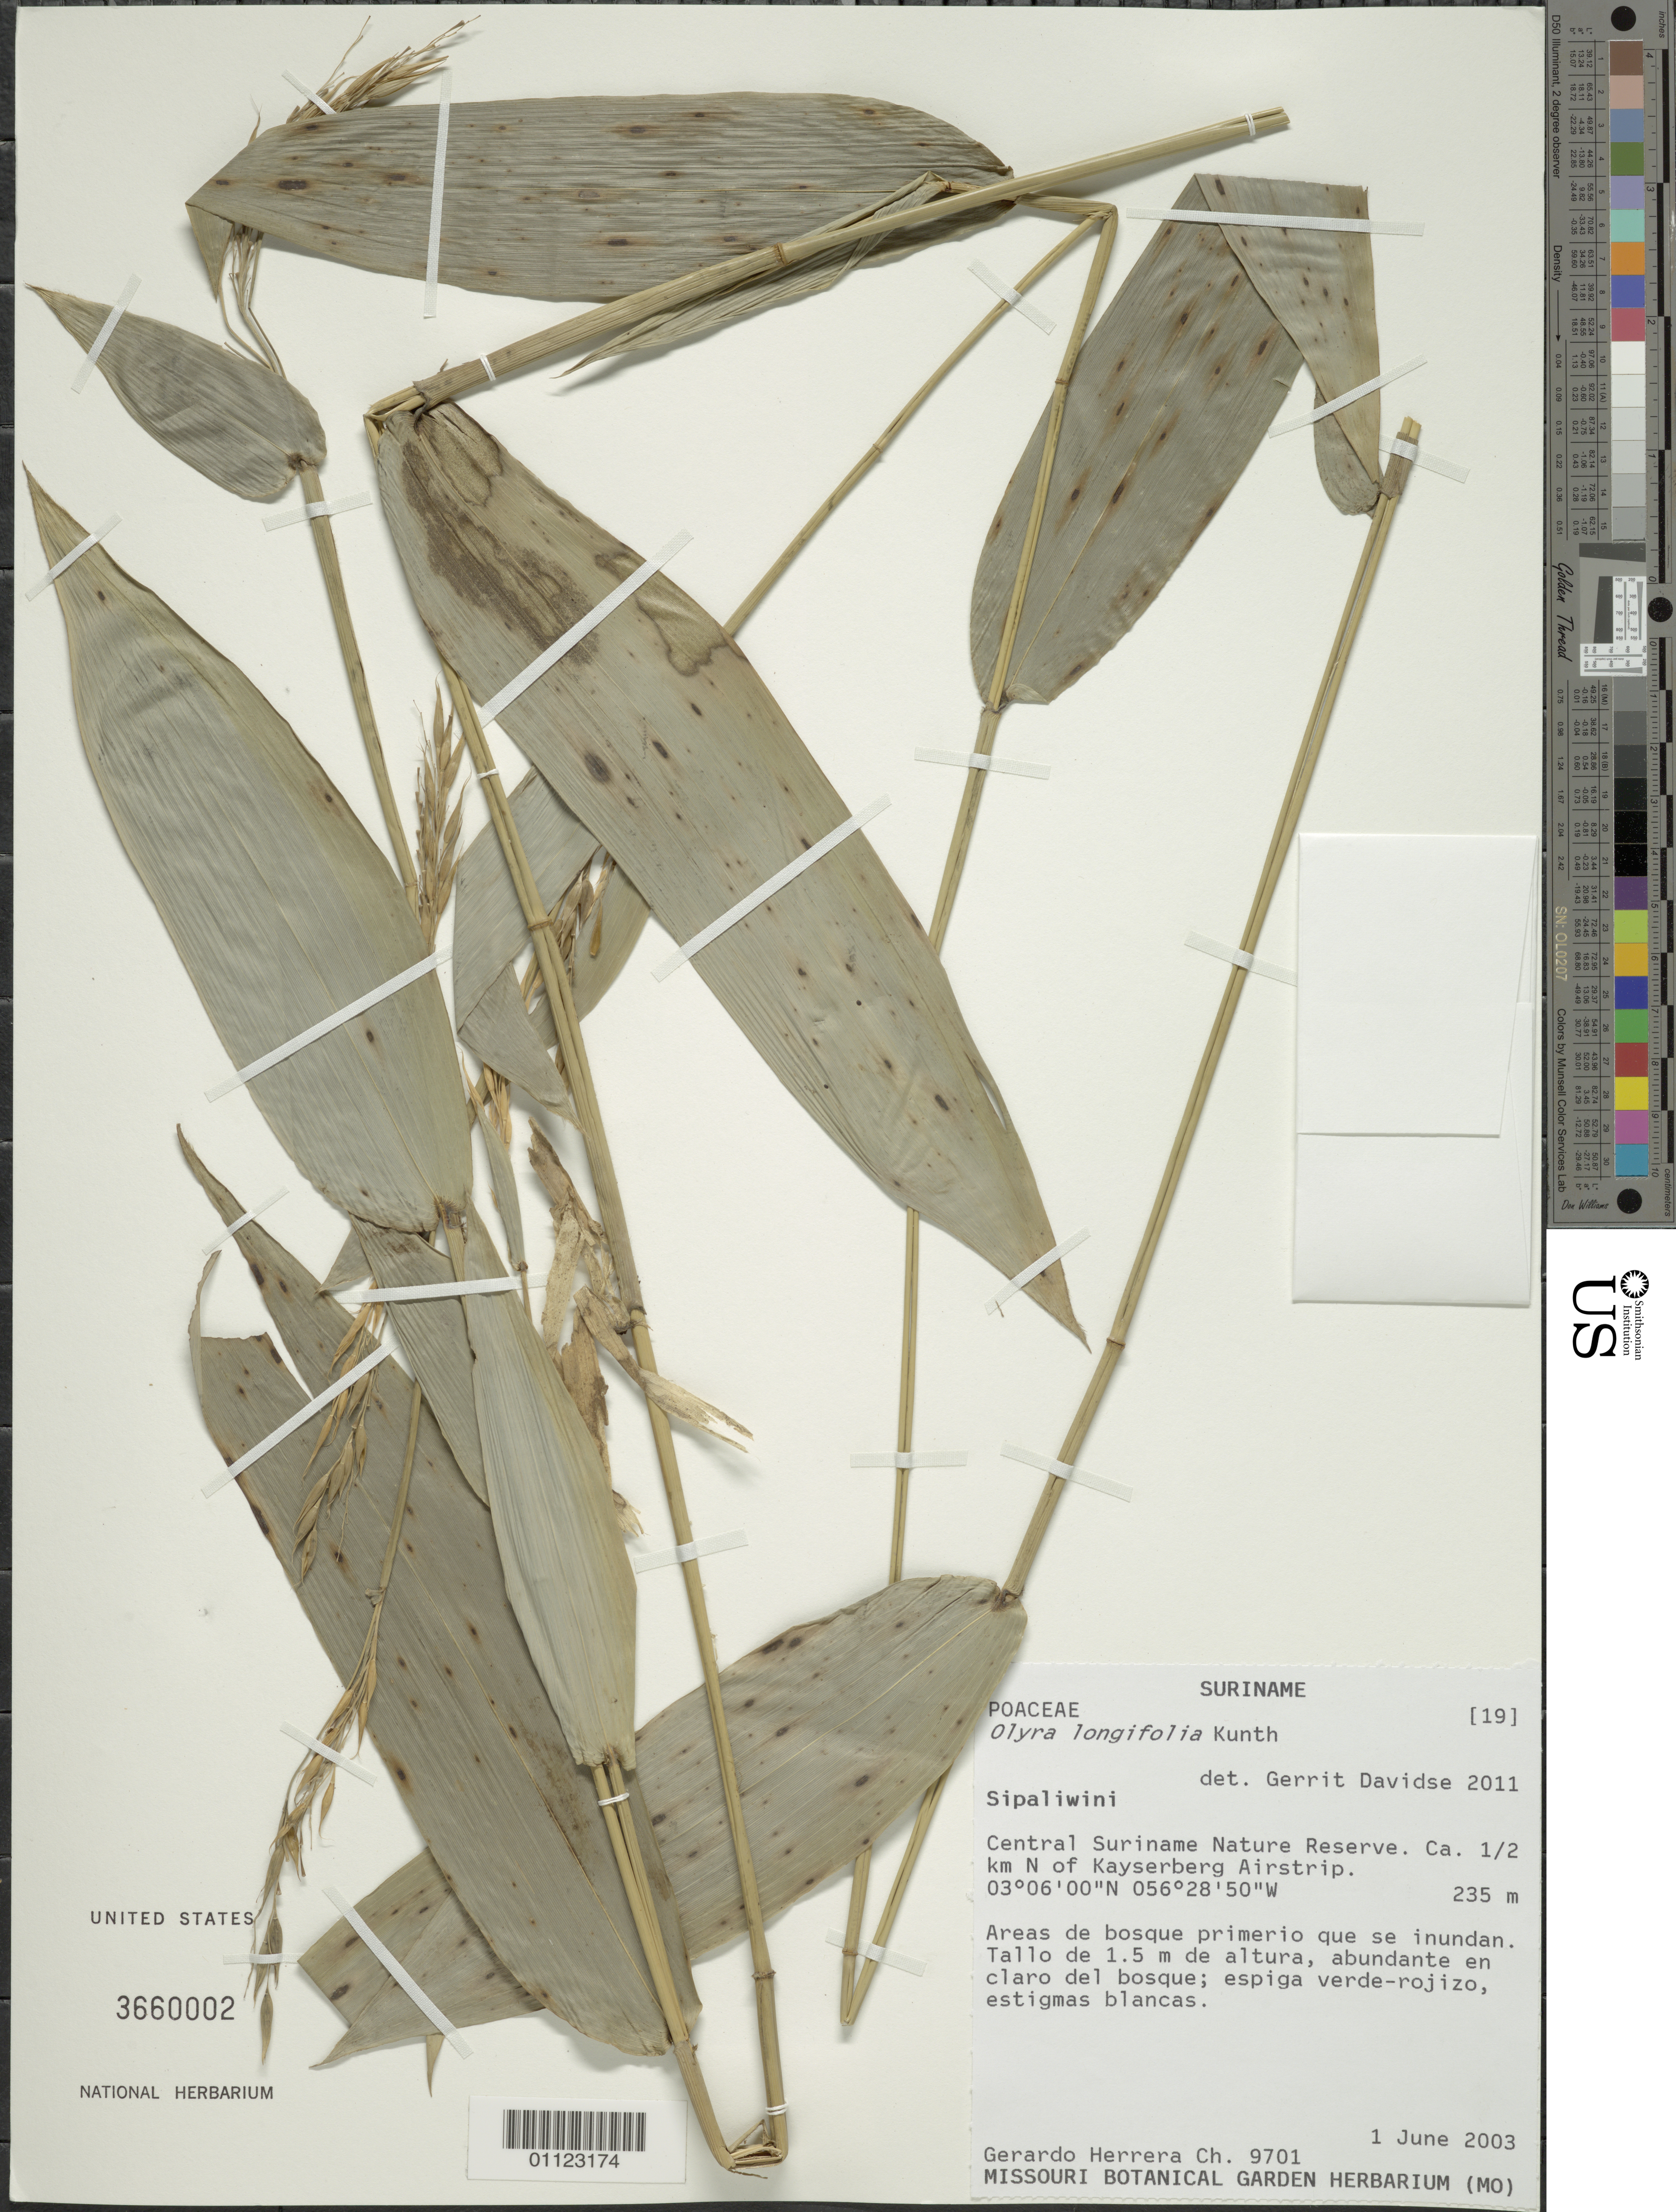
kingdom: Plantae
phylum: Tracheophyta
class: Liliopsida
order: Poales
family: Poaceae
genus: Olyra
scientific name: Olyra longifolia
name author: Kunth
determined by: Davidse, Gerrit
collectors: G. Herrera Ch.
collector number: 9701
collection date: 2003-06-01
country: Suriname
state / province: Sipaliwini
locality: Central Suriname Nature Reserve. Ca 1/2km N of Kayserberg Airstrip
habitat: Areas de bosque primerio que se inundan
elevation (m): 235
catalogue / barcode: US 3660002